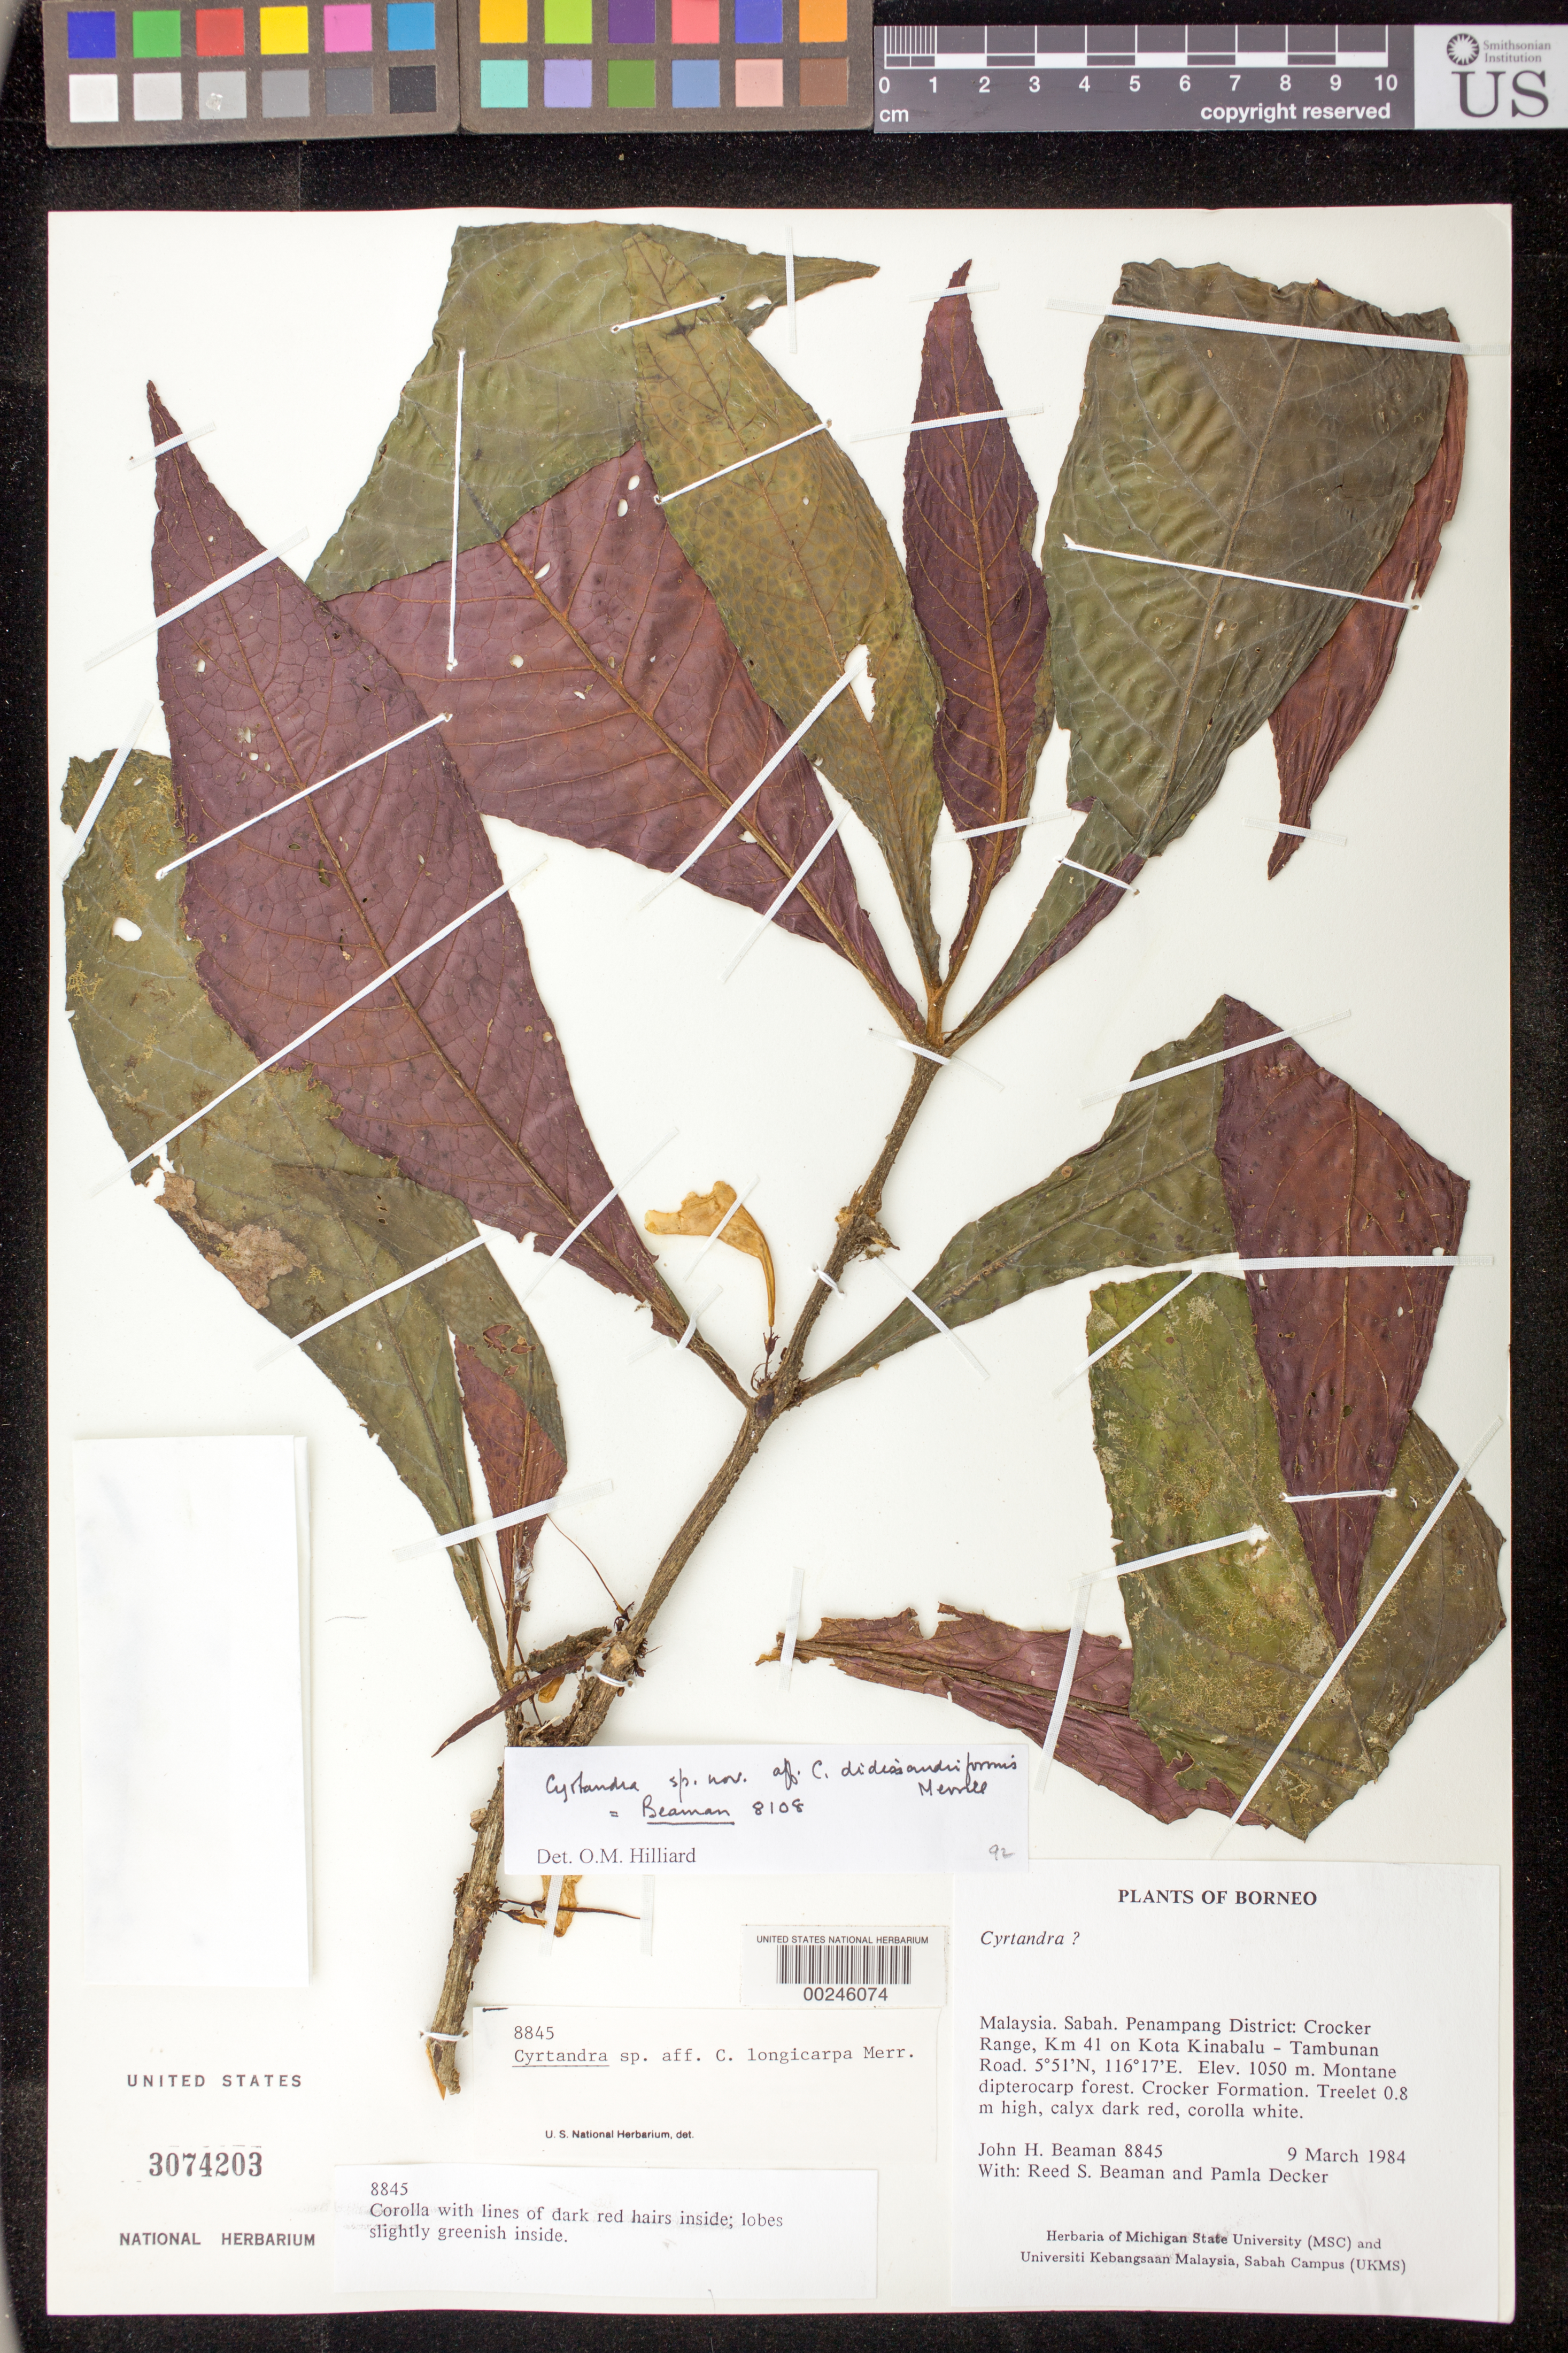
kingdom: Plantae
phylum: Tracheophyta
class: Magnoliopsida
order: Lamiales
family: Gesneriaceae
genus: Cyrtandra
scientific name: Cyrtandra longicarpa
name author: Merr.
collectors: J. H. Beaman, R. S. Beaman & P. Decker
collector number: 8845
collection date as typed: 09 Mar 1984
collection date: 1984-03-09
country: Malaysia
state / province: Sabah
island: Borneo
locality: Penampang dist, crocker range, km 41 on kota kinabalu - tambunan road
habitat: Montane dipterocarp forest, Crocker Formation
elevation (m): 1050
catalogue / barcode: US 3074203